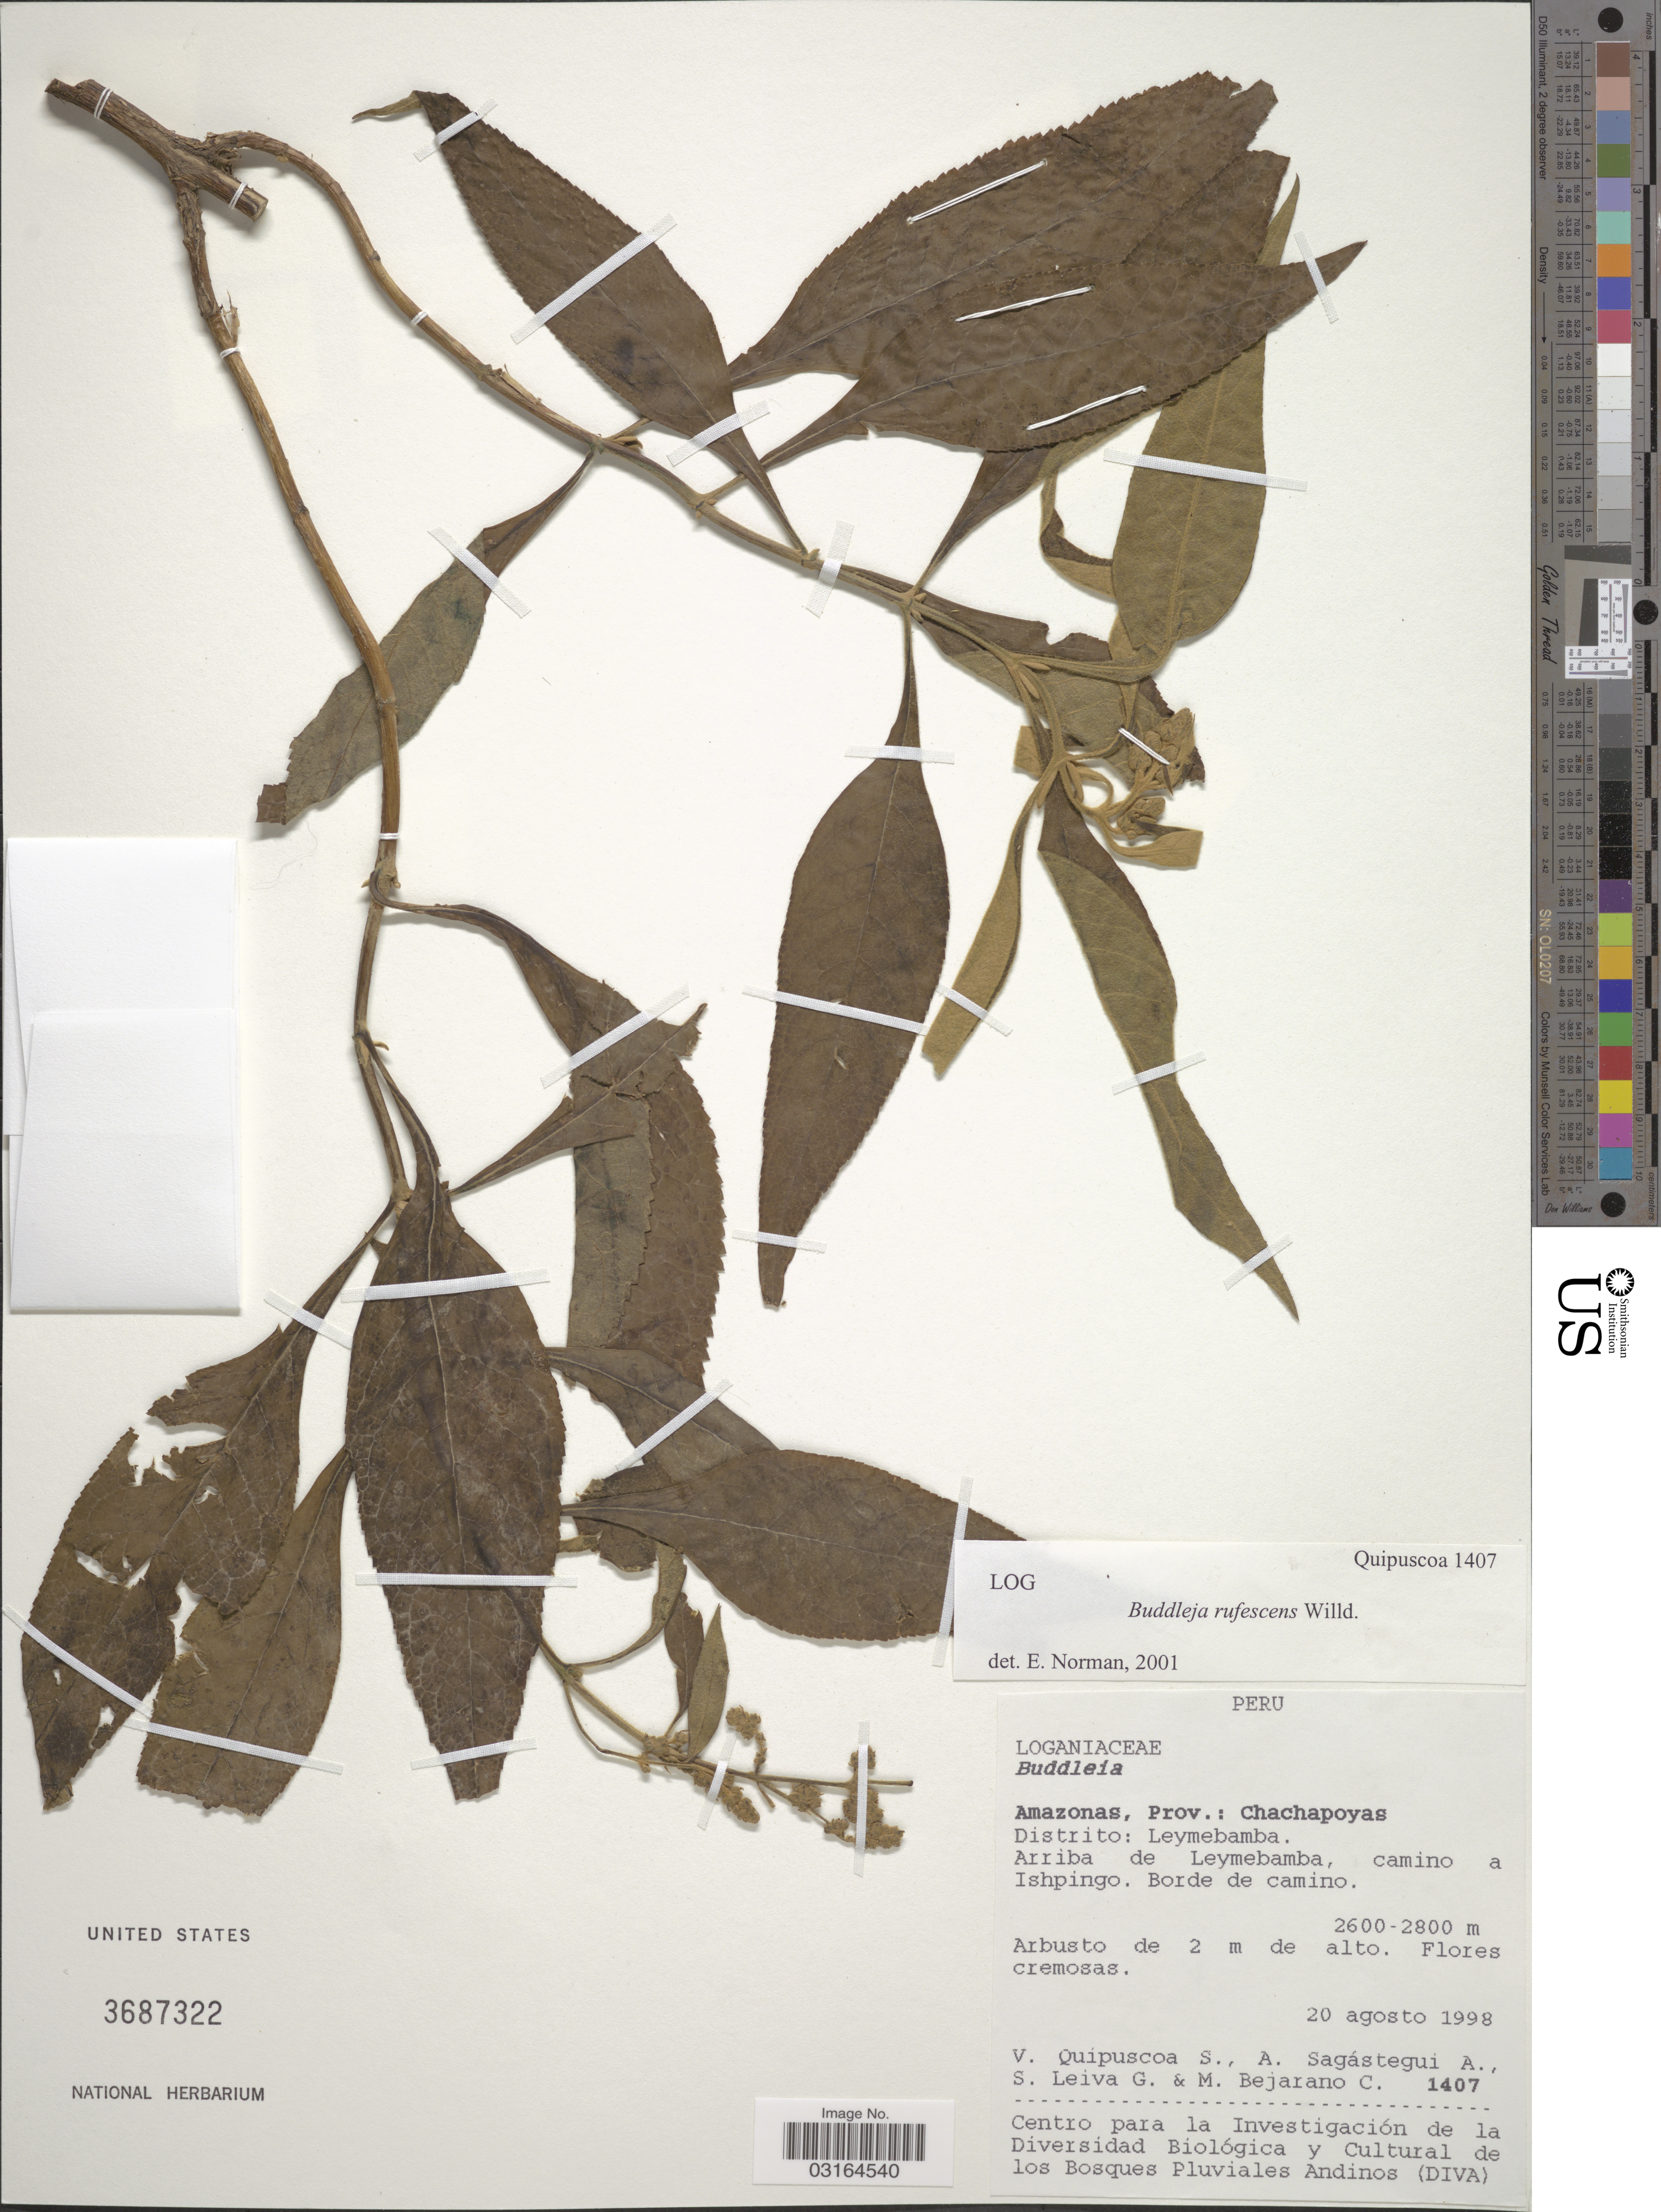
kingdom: Plantae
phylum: Tracheophyta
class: Magnoliopsida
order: Lamiales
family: Scrophulariaceae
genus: Buddleja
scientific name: Buddleja rufescens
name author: Willd.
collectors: V. Quipuscoa S., A. Sagástegui A., S. Leiva G. & M. Bejarano C.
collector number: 1407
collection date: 1998-08-20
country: Peru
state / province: Amazonas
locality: Amazonas, Prov.: Chachapoyas. Distrito: Leymebamba, camino a Ishpingo. Borde de camino.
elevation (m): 2600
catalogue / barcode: US 3687322